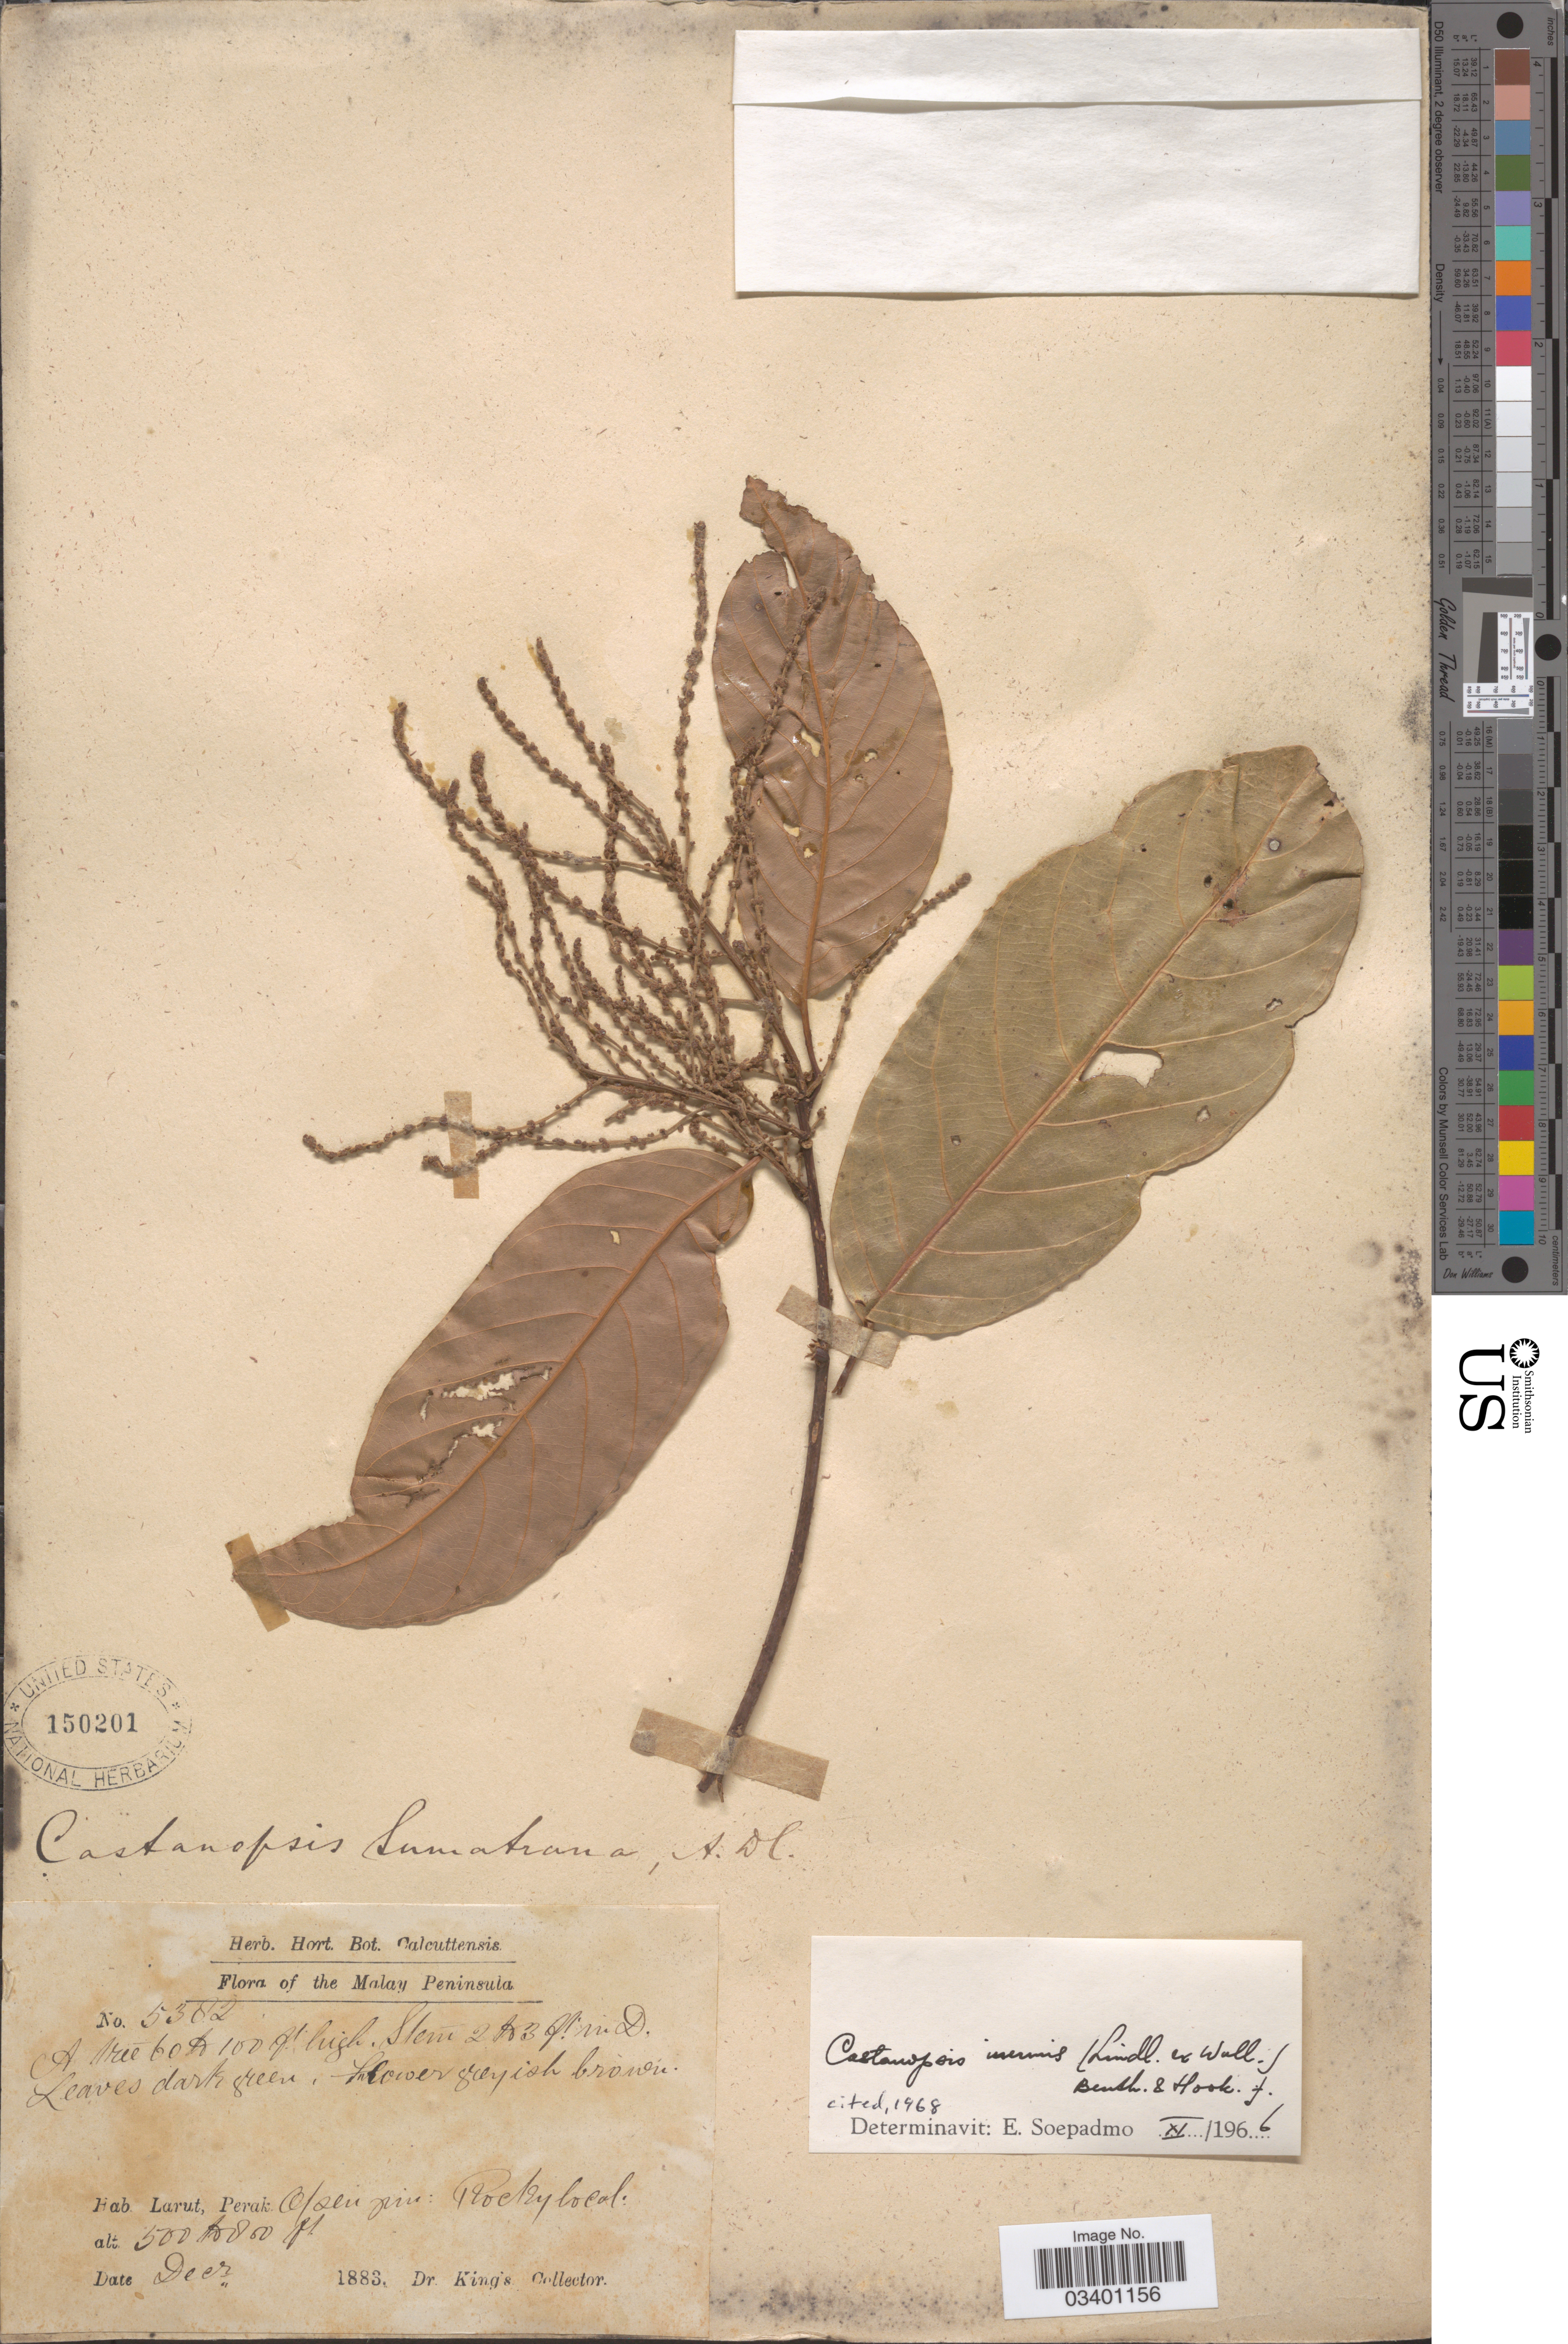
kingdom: Plantae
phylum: Tracheophyta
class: Magnoliopsida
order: Fagales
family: Fagaceae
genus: Castanopsis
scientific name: Castanopsis inermis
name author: (Lindl. ex Wall.) Benth. & Hook.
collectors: Dr. King's collector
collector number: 5382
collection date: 1883-12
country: Malaysia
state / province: Perak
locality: The Malay Peninsula. Larut, Perak.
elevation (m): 152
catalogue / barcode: US 150201